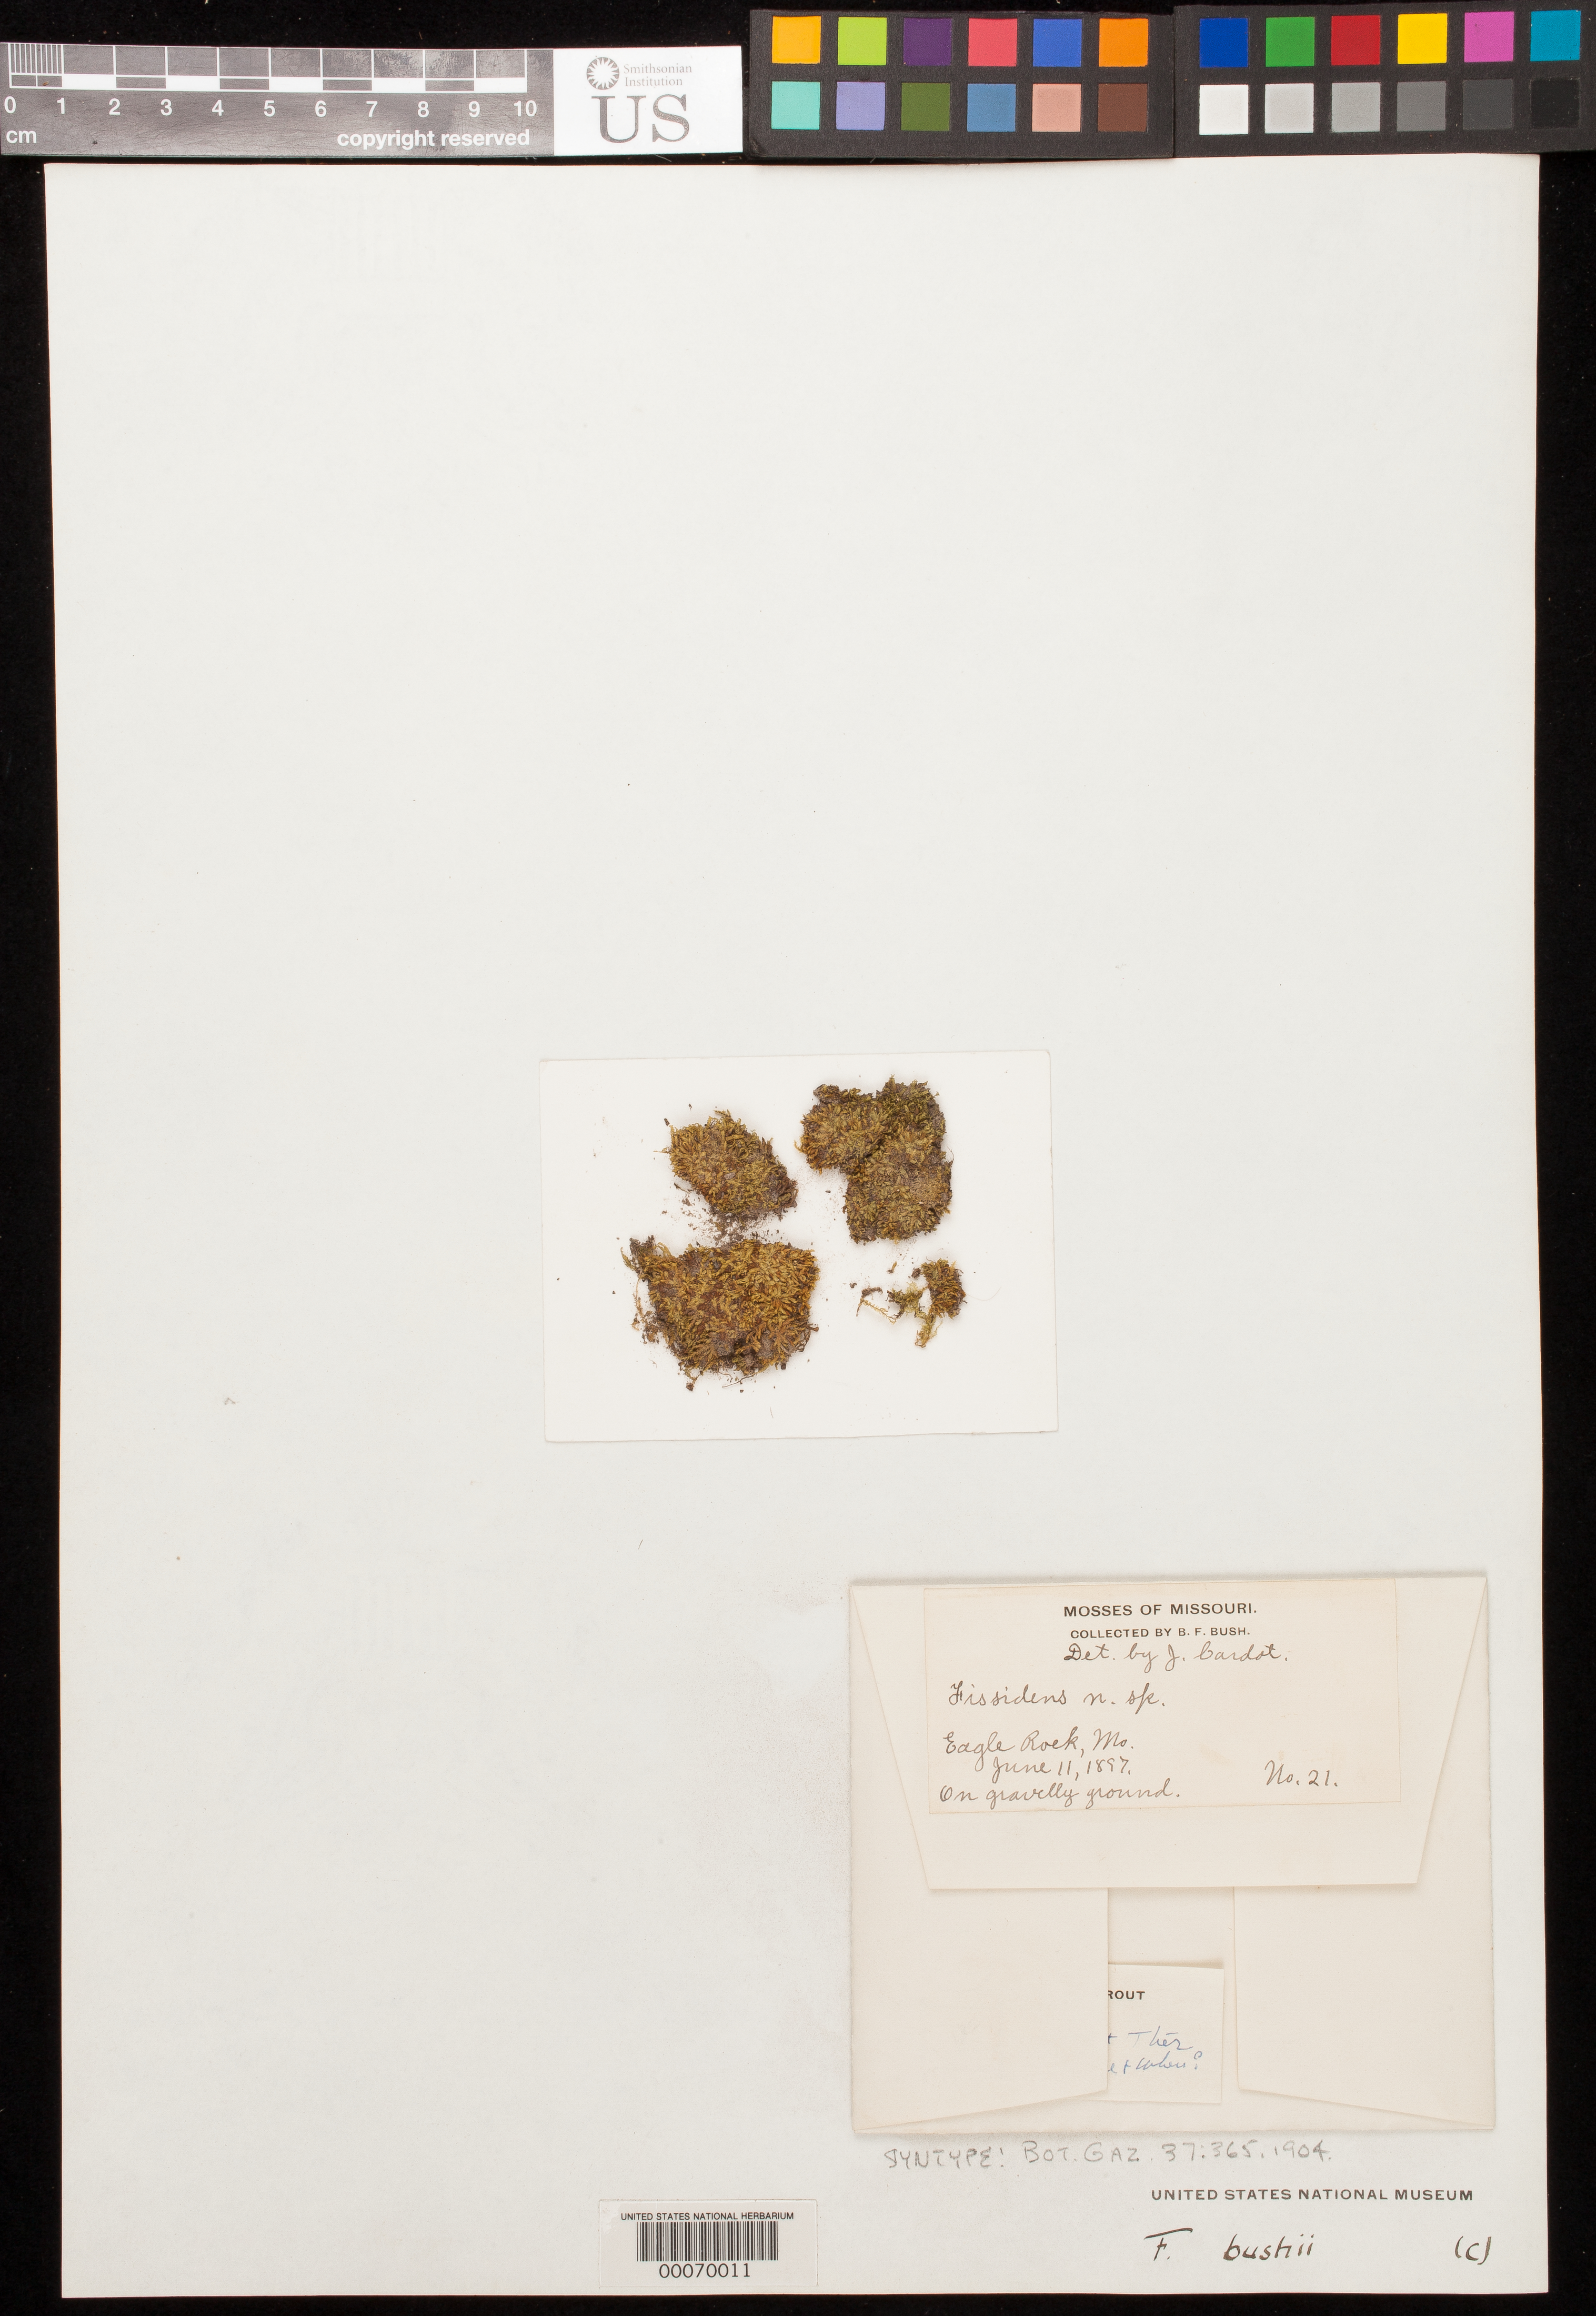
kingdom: Plantae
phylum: Bryophyta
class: Bryopsida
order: Dicranales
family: Fissidentaceae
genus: Fissidens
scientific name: Fissidens bushii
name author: Cardot & Thér.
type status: Syntype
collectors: B. F. Bush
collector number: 21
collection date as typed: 11 Jun 1897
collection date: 1897-06-11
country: United States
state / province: Missouri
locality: Eagle Rock.